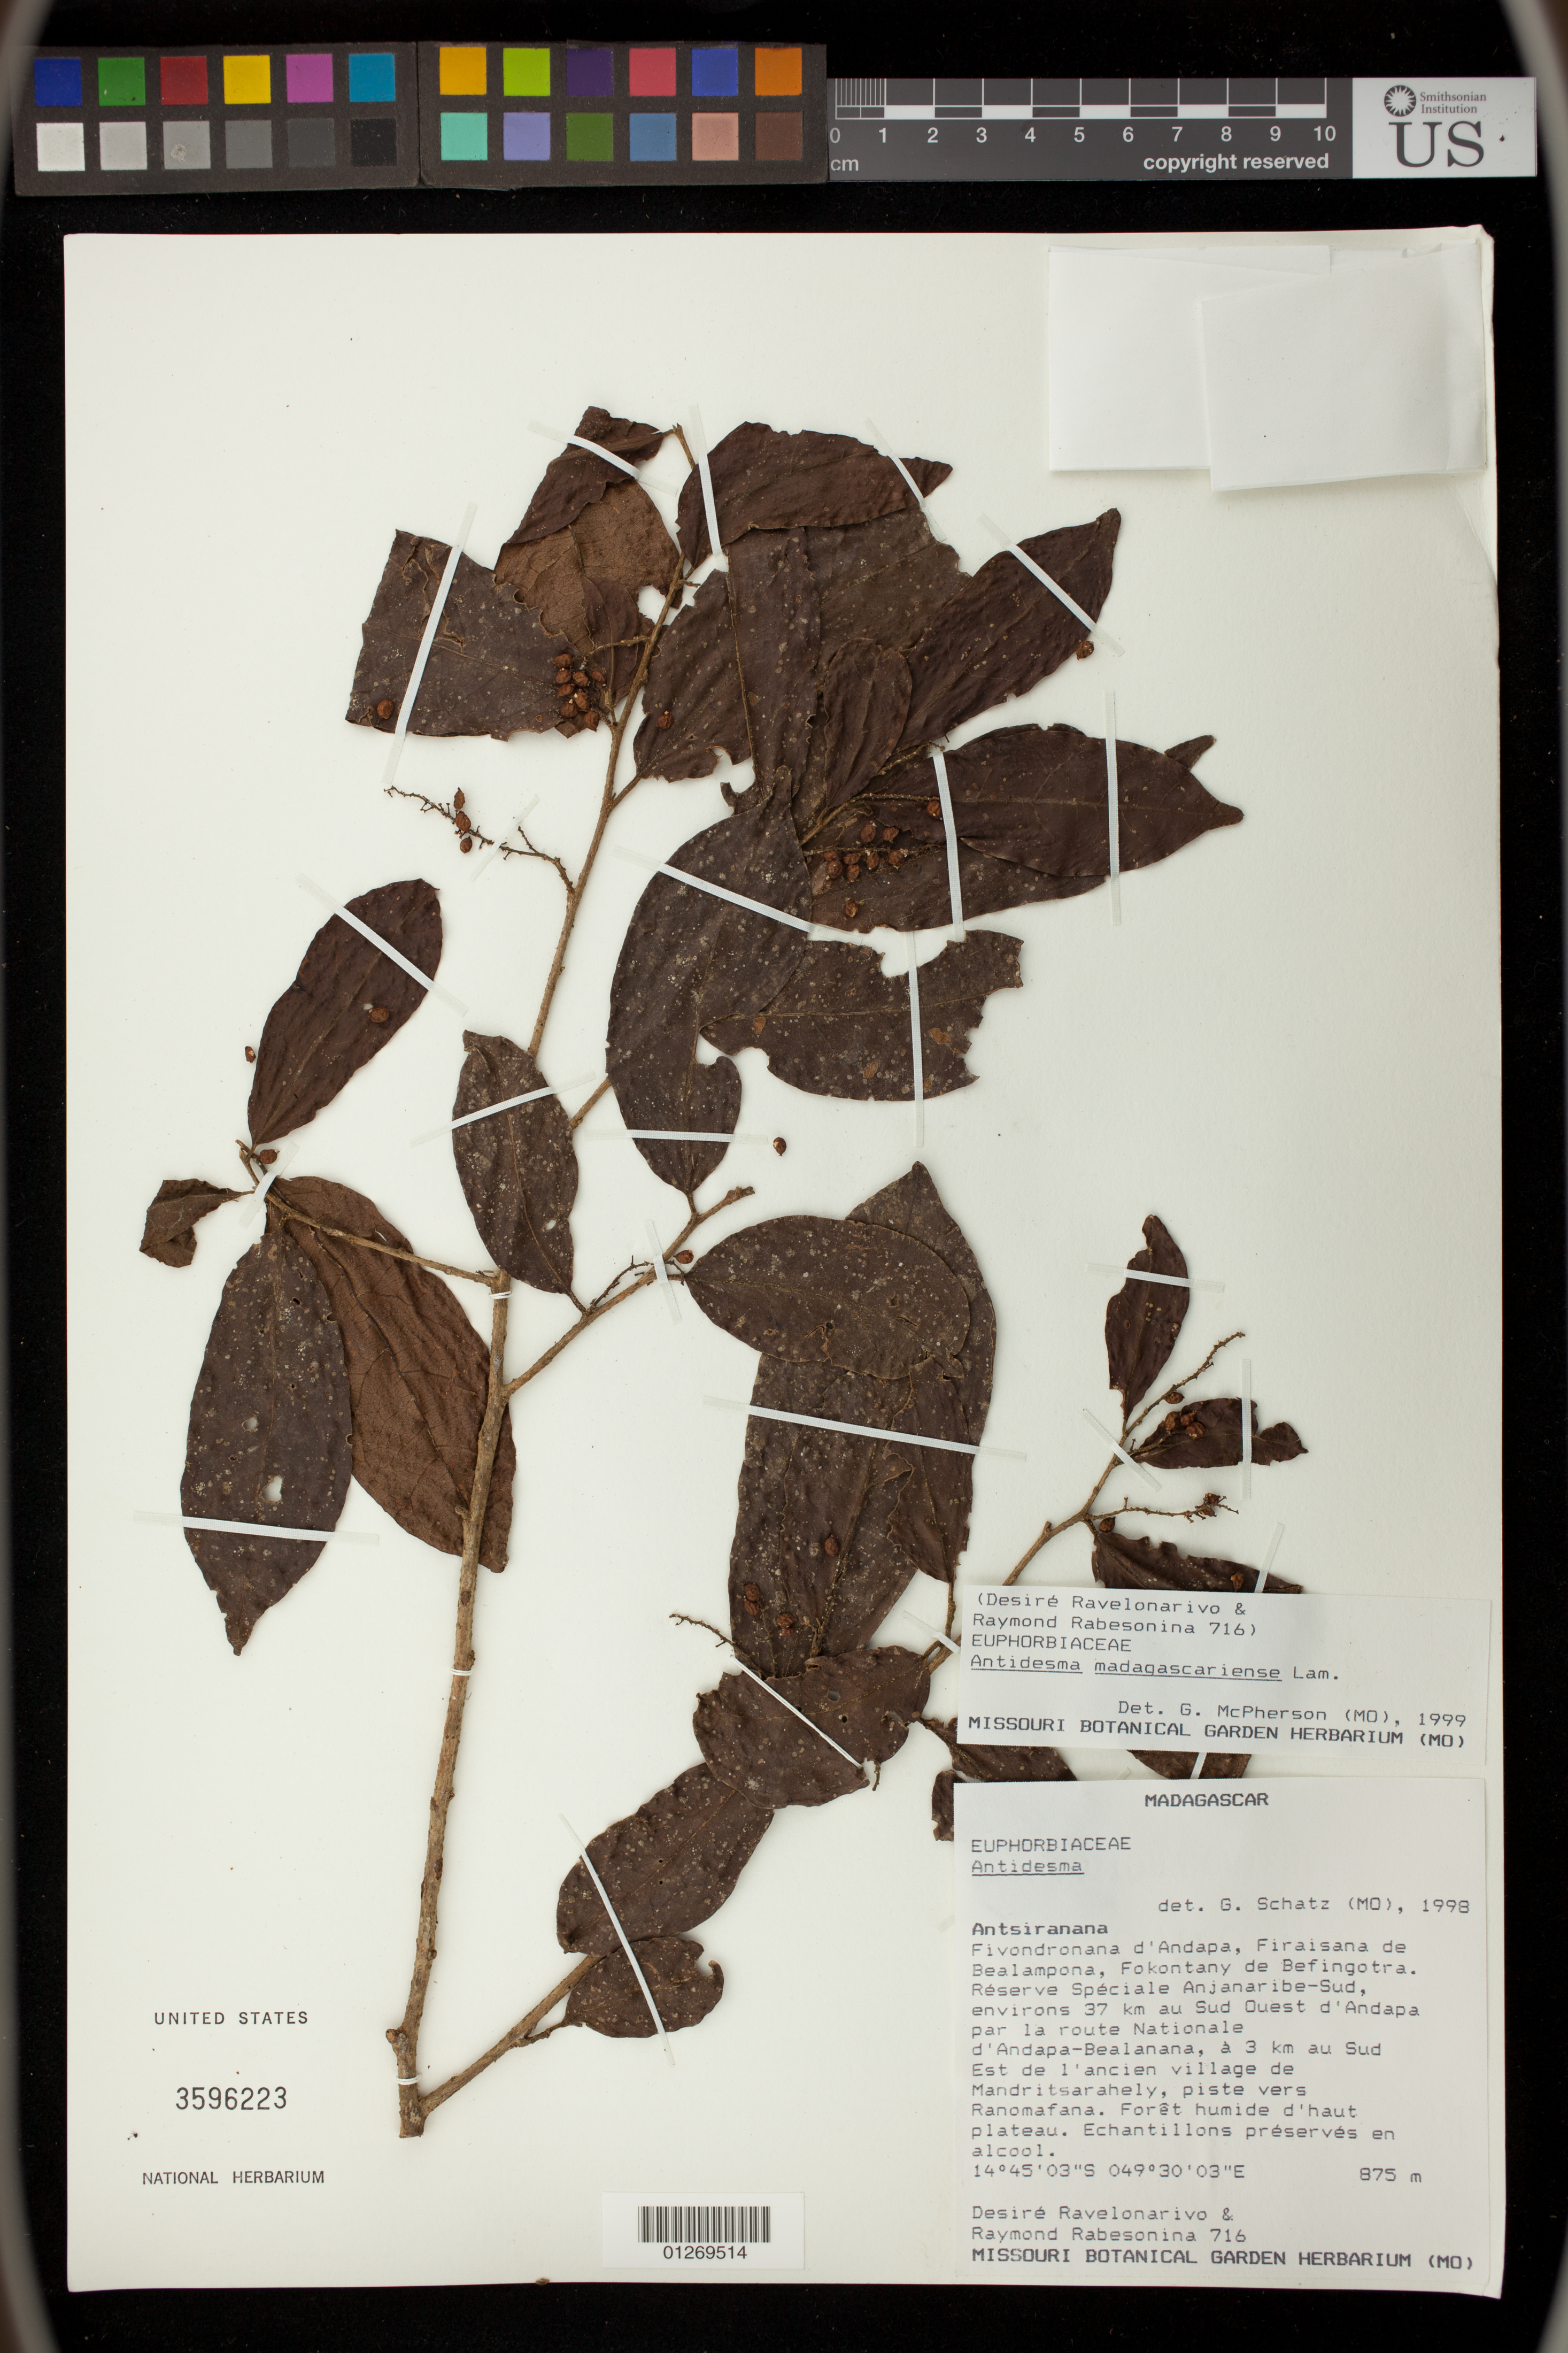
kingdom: Plantae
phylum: Tracheophyta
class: Magnoliopsida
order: Malpighiales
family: Phyllanthaceae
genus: Antidesma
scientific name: Antidesma madagascariense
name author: Lam.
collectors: R. Rabesonina & D. Ravelonarivo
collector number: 716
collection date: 1998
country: Madagascar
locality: MG.01. Fivondronana d'Andapa, Firaisana de Bealampona, Fokontany de Befingotra. Reserve Speciale Anjanaribe-Sud, environs 37 km au Sud Ouest d'Andapa par la route Nationale a'Andapa-Bealanana, a 3 km au Sud Est de l'ancien village de Mandritsarahely, piste vers Ranomafana. Foret humide d'haut plateau.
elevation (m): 875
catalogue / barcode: US 3596223